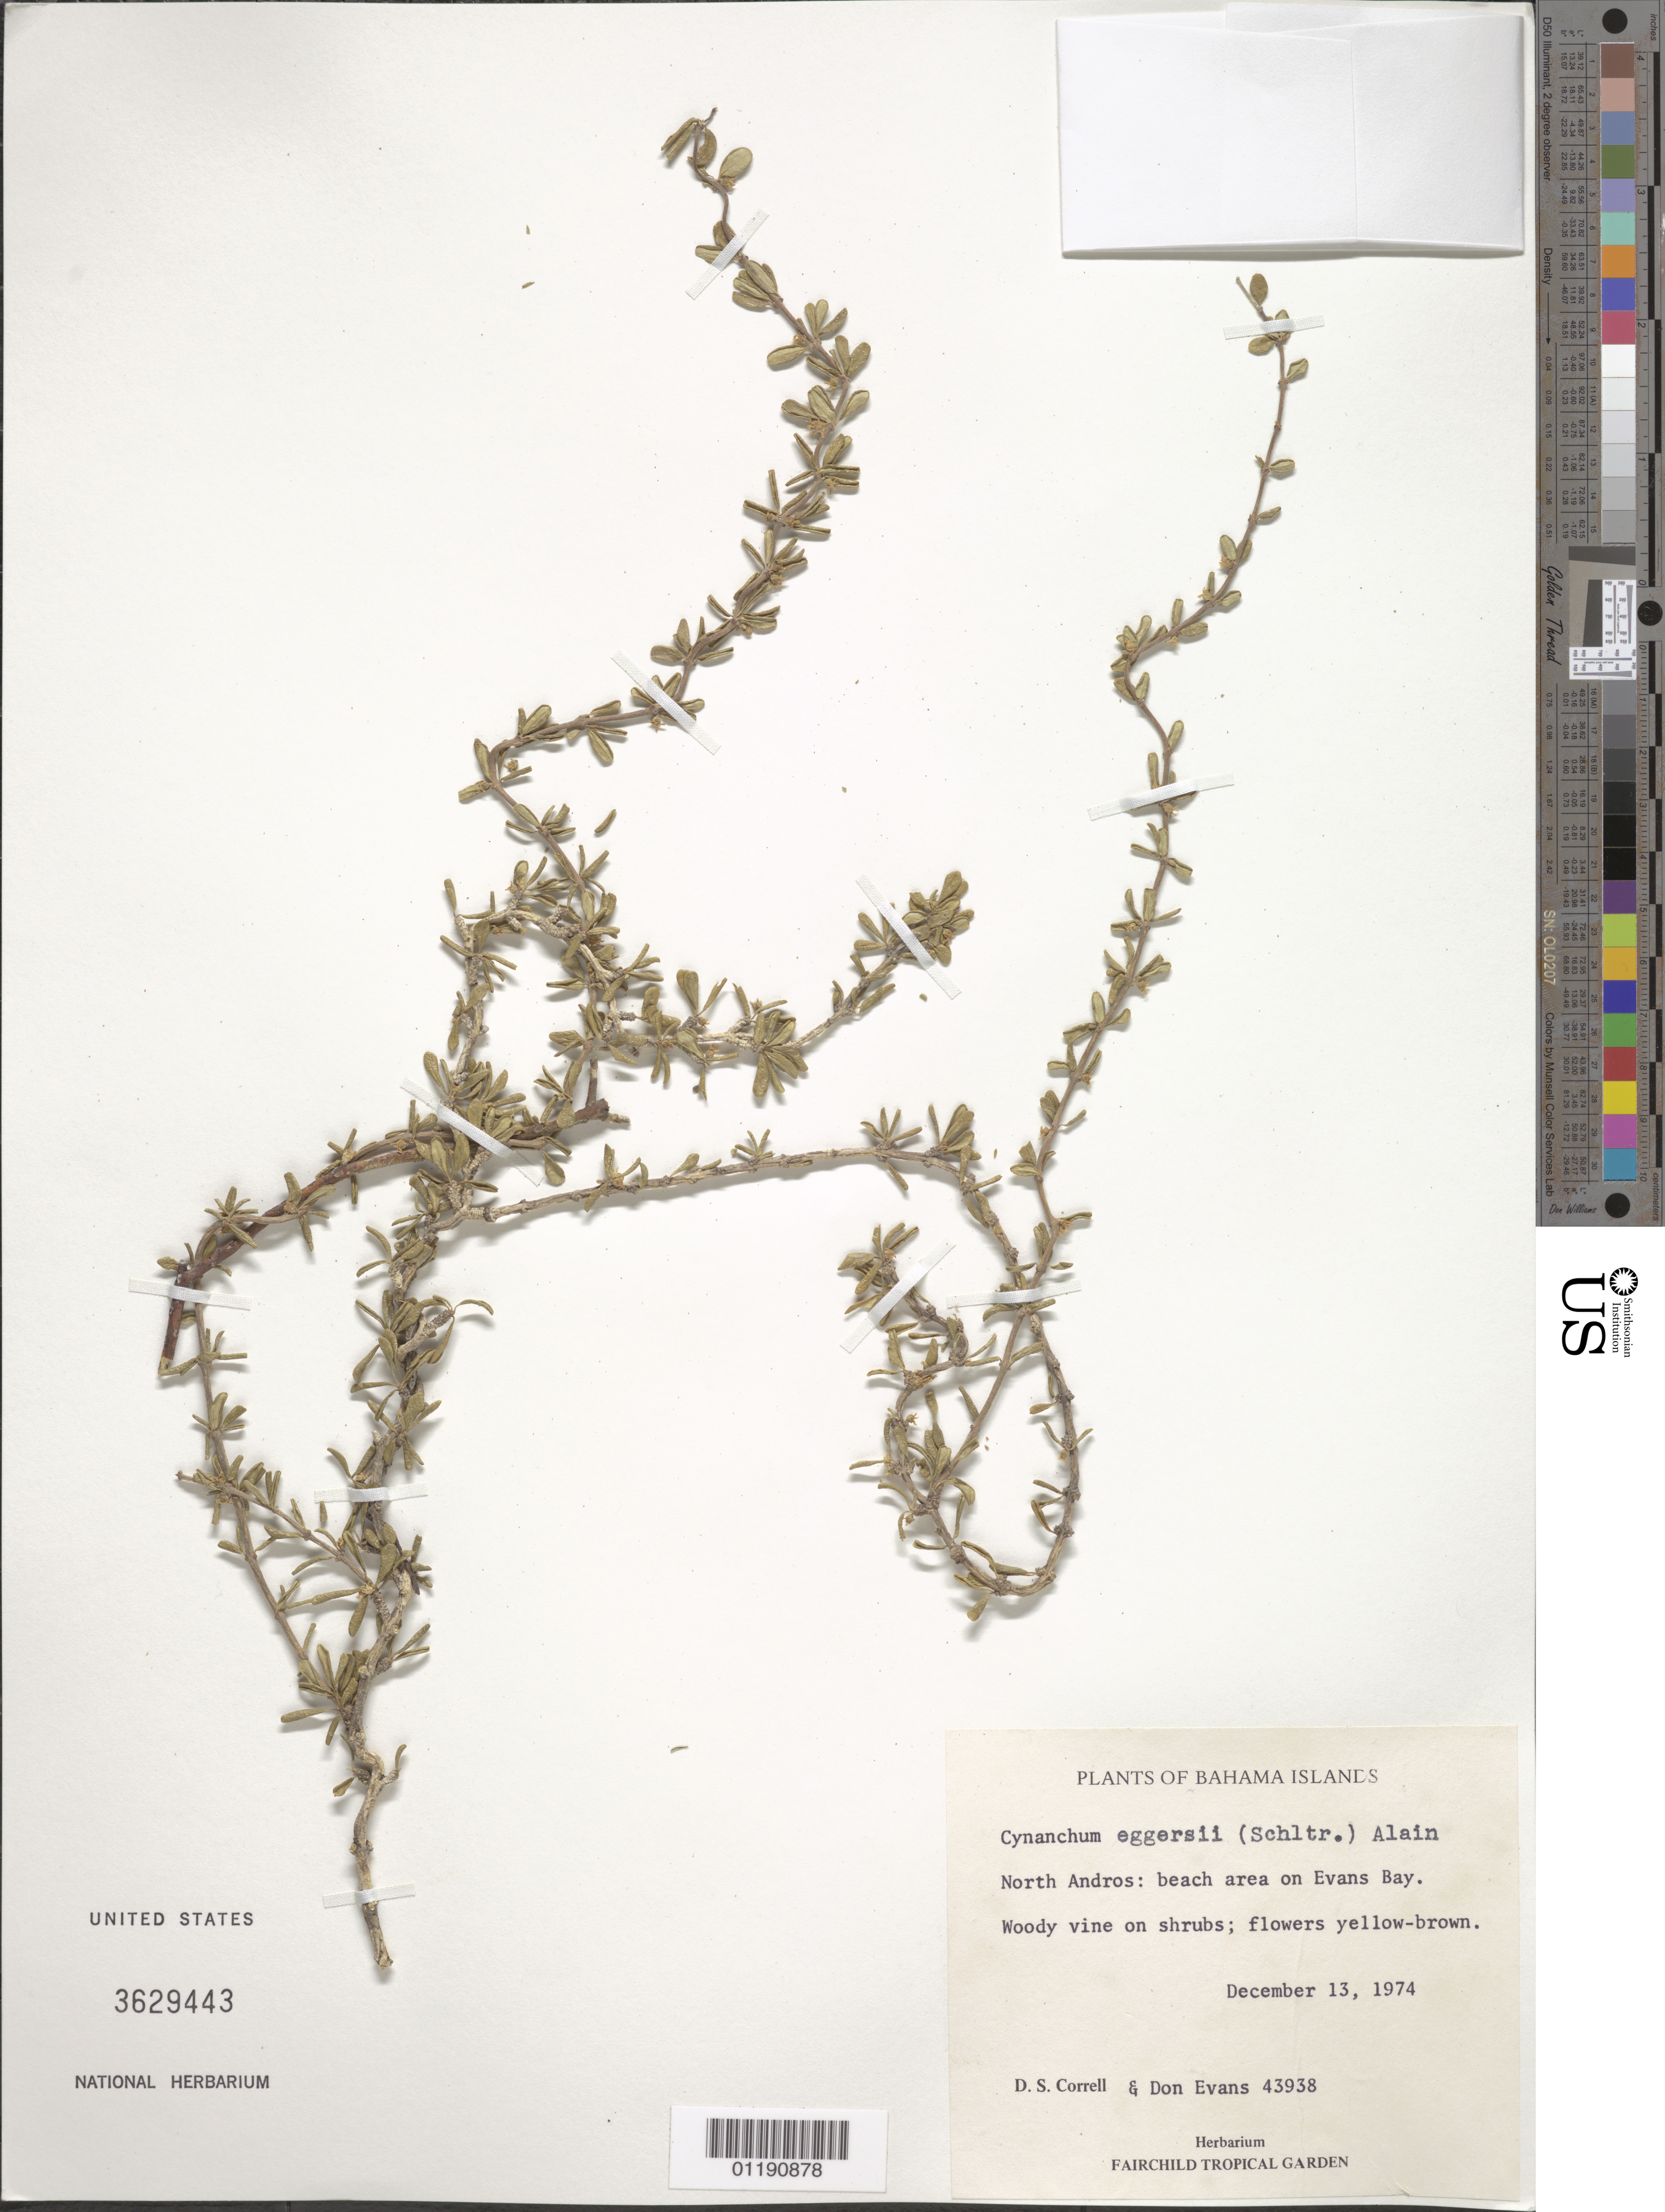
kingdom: Plantae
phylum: Tracheophyta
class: Magnoliopsida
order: Gentianales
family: Apocynaceae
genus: Cynanchum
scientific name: Cynanchum eggersii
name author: (Schltr.) Alain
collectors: D. S. Correll & D. Evans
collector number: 43938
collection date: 1974-12-13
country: Bahamas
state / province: North Andros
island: North Andros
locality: North Andros: beach area on Evans Bay.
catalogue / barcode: US 3629443